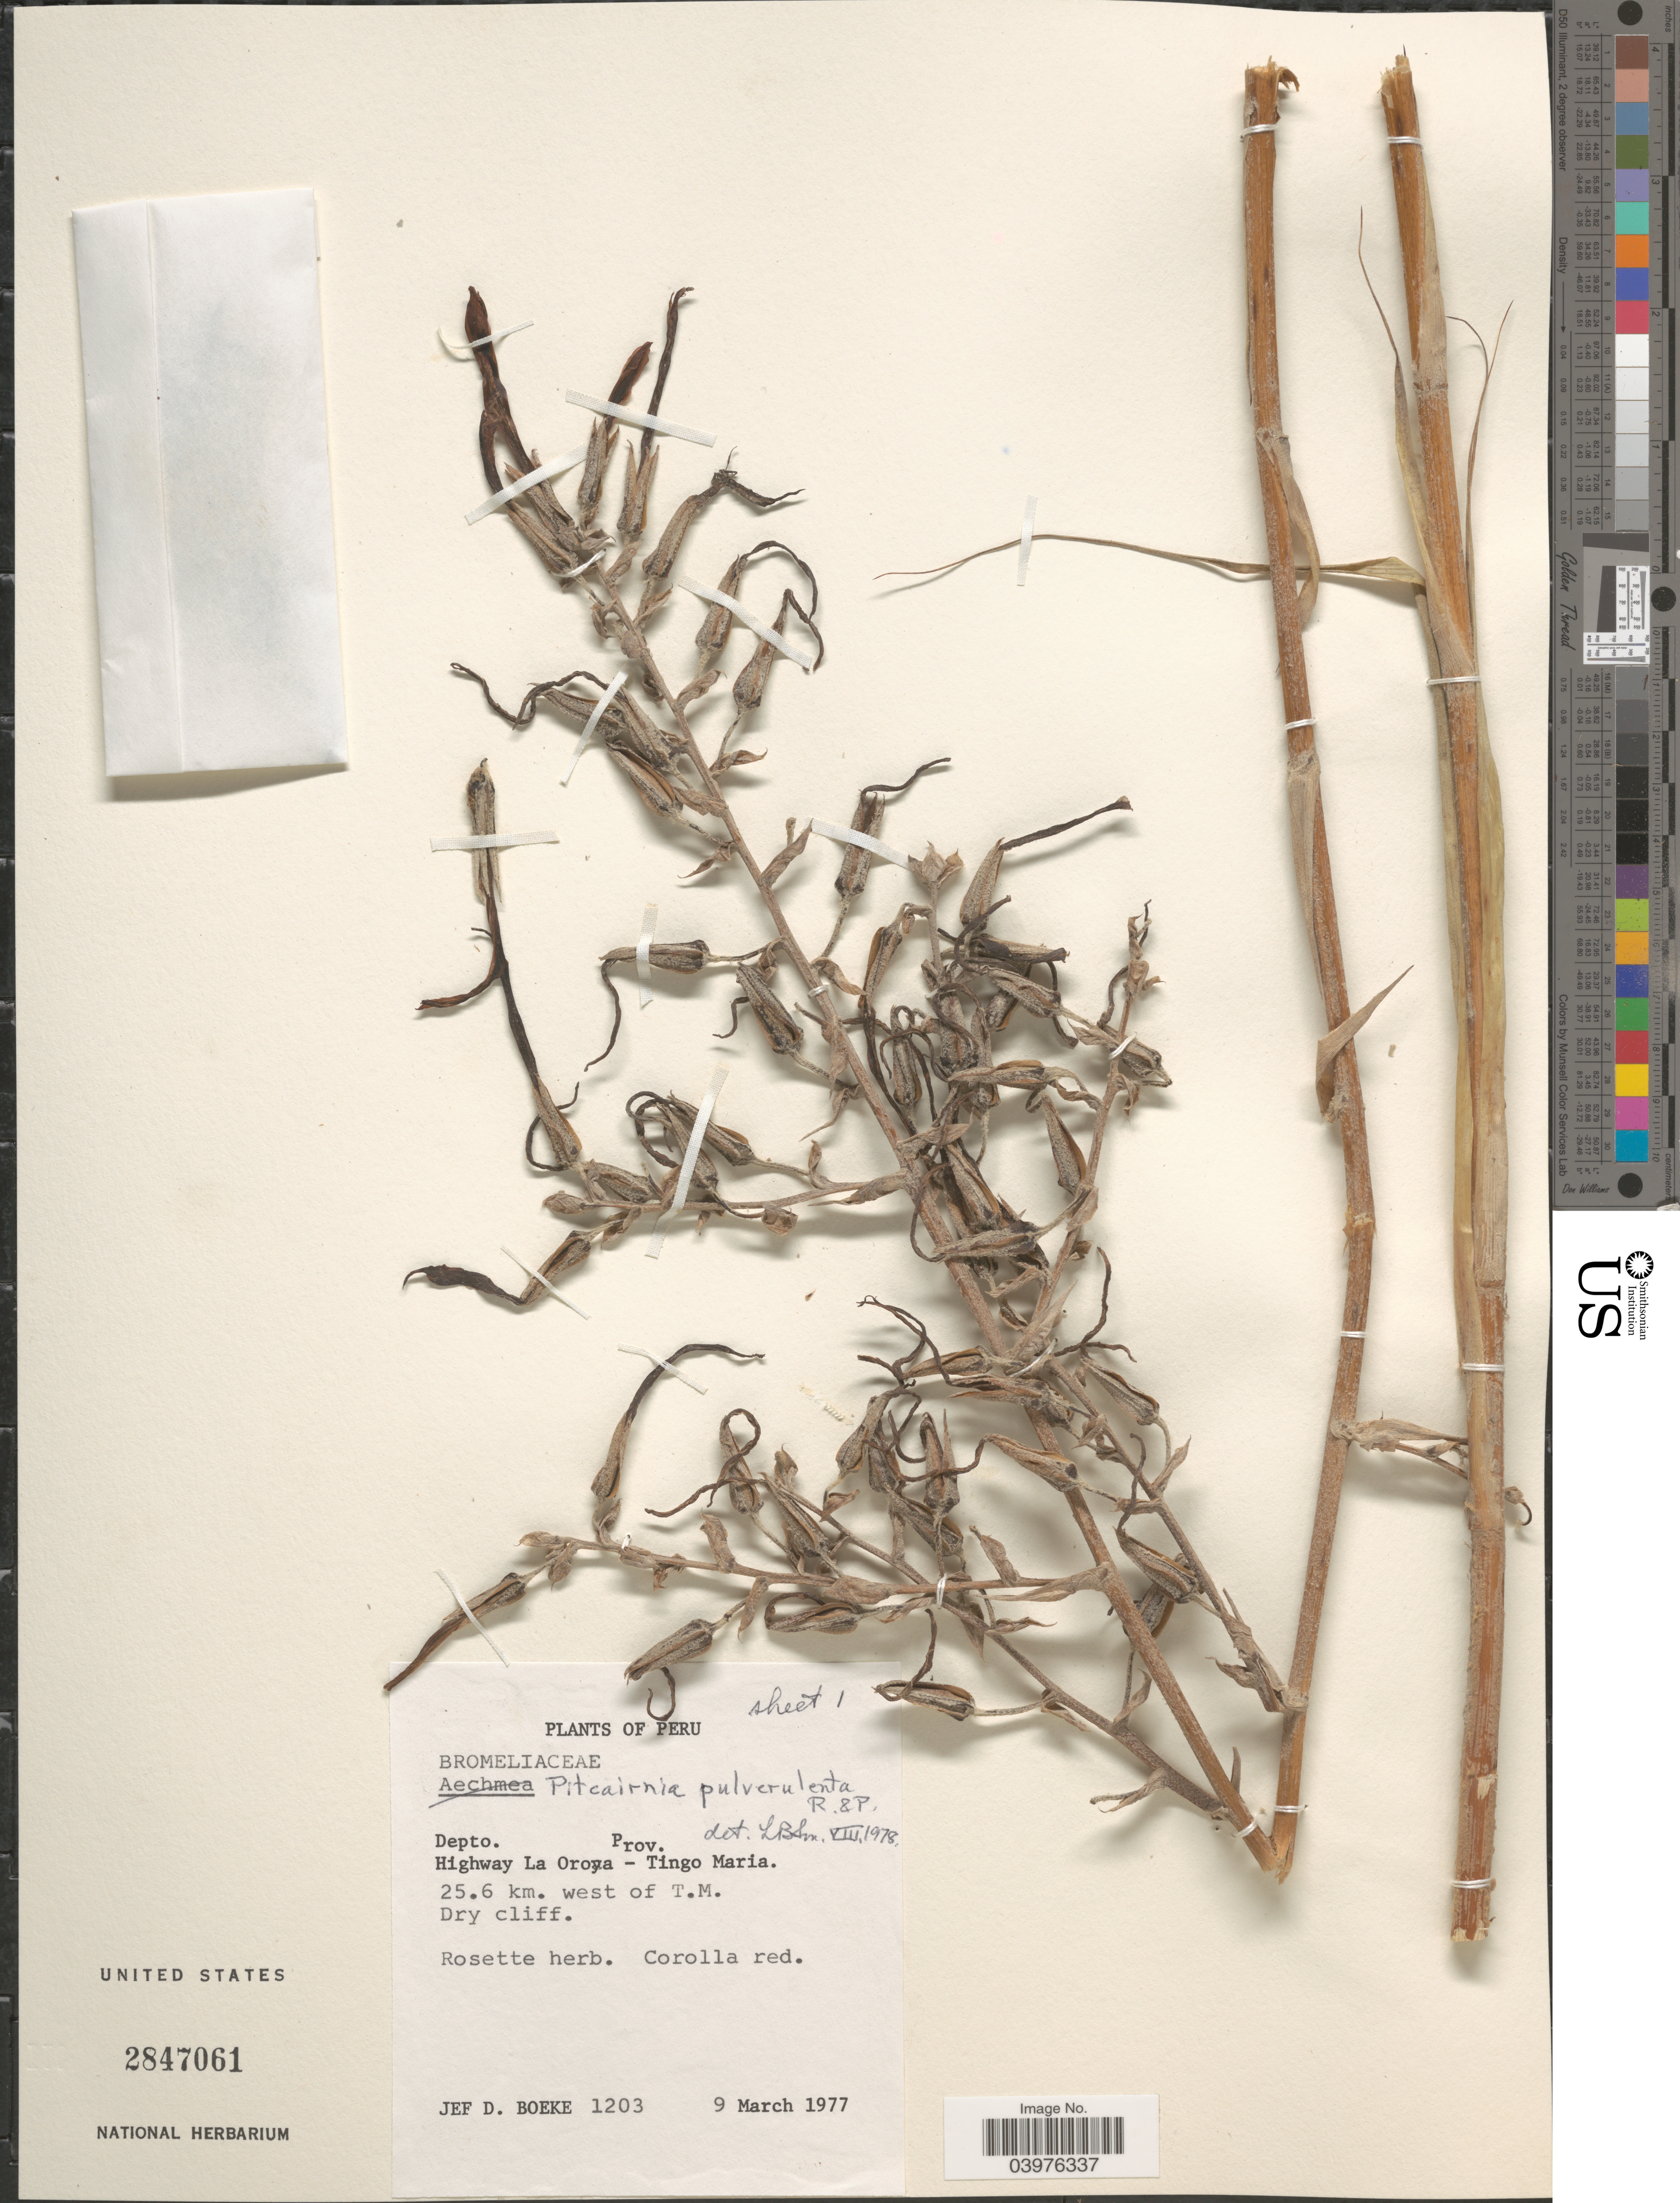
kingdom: Plantae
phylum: Tracheophyta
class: Liliopsida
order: Poales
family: Bromeliaceae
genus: Pitcairnia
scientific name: Pitcairnia pulverulenta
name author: Ruiz & Pav.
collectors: J. Boeke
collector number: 1203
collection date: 1977-03-09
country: Peru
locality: Highway La Oroya - Tingo Maria. 25.6 km. west of T.M.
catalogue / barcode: US 2847061